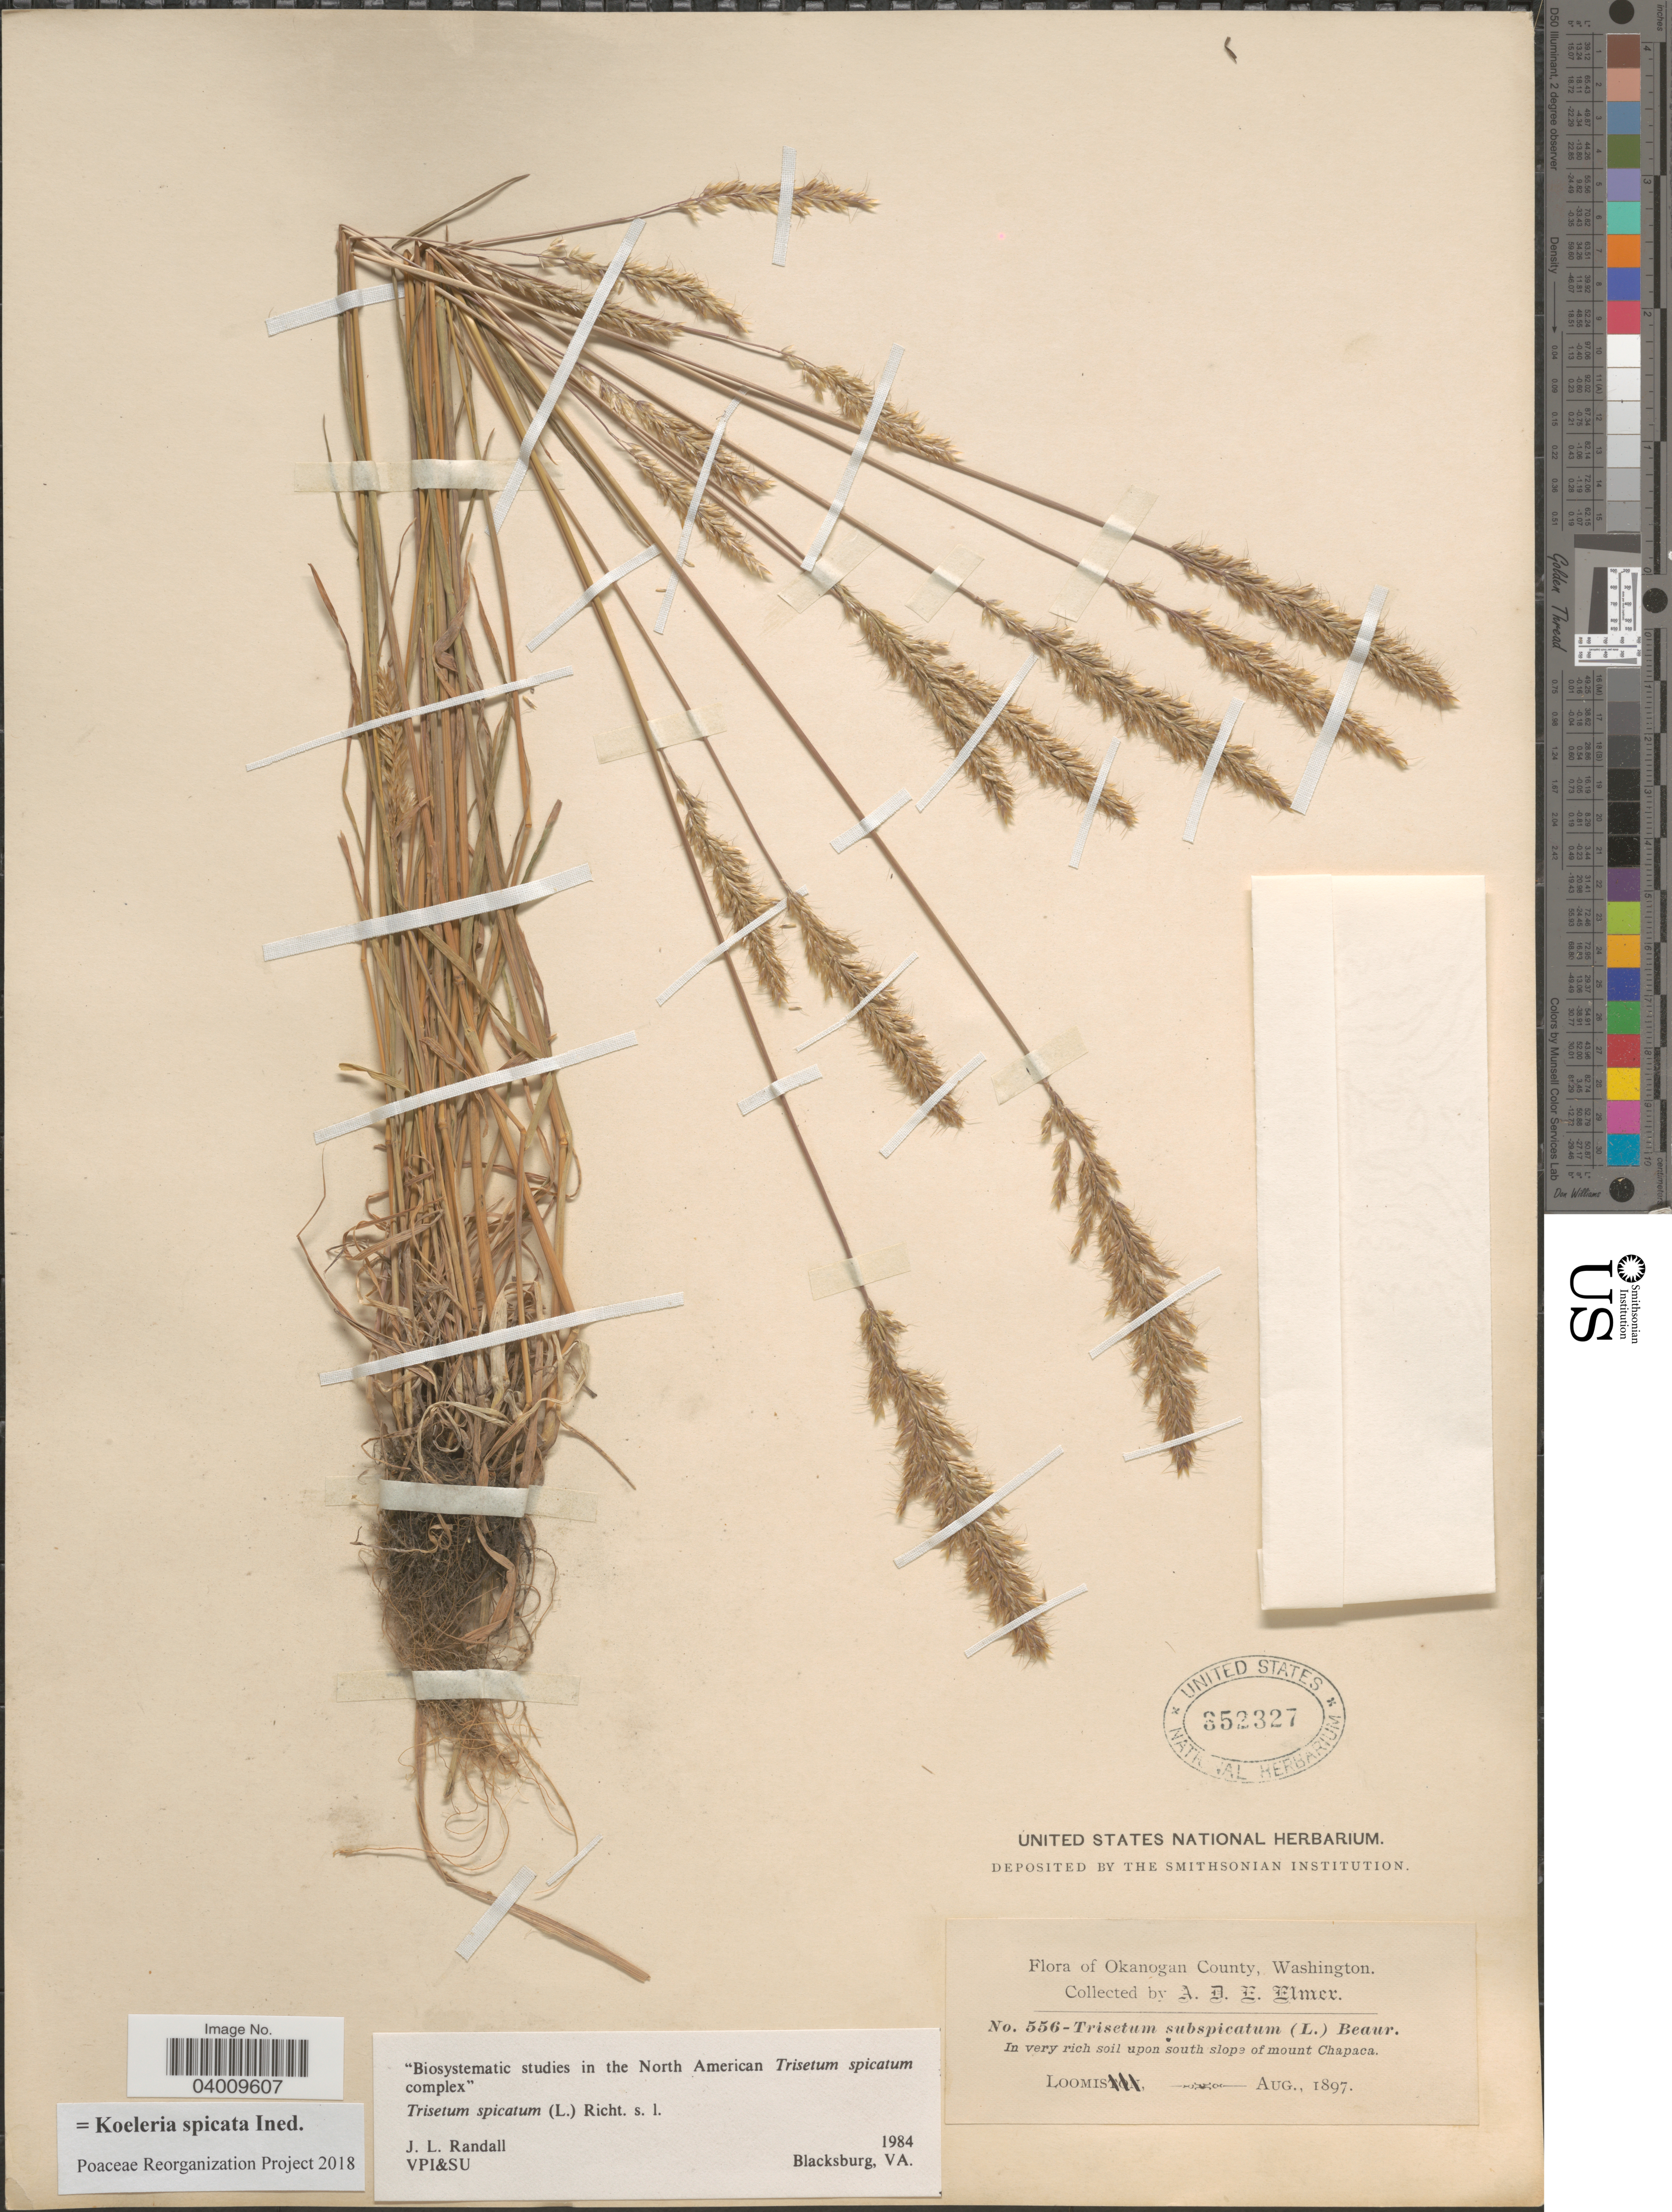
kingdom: Plantae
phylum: Tracheophyta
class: Liliopsida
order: Poales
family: Poaceae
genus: Koeleria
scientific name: Koeleria spicata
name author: (L.) Barberá et al.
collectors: A. D. E. Elmer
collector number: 556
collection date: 1897-08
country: United States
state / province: Washington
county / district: Okanogan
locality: Okanogan County. In very rich soil upon south slope of mount Chapaca. Loomis.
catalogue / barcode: US 352327